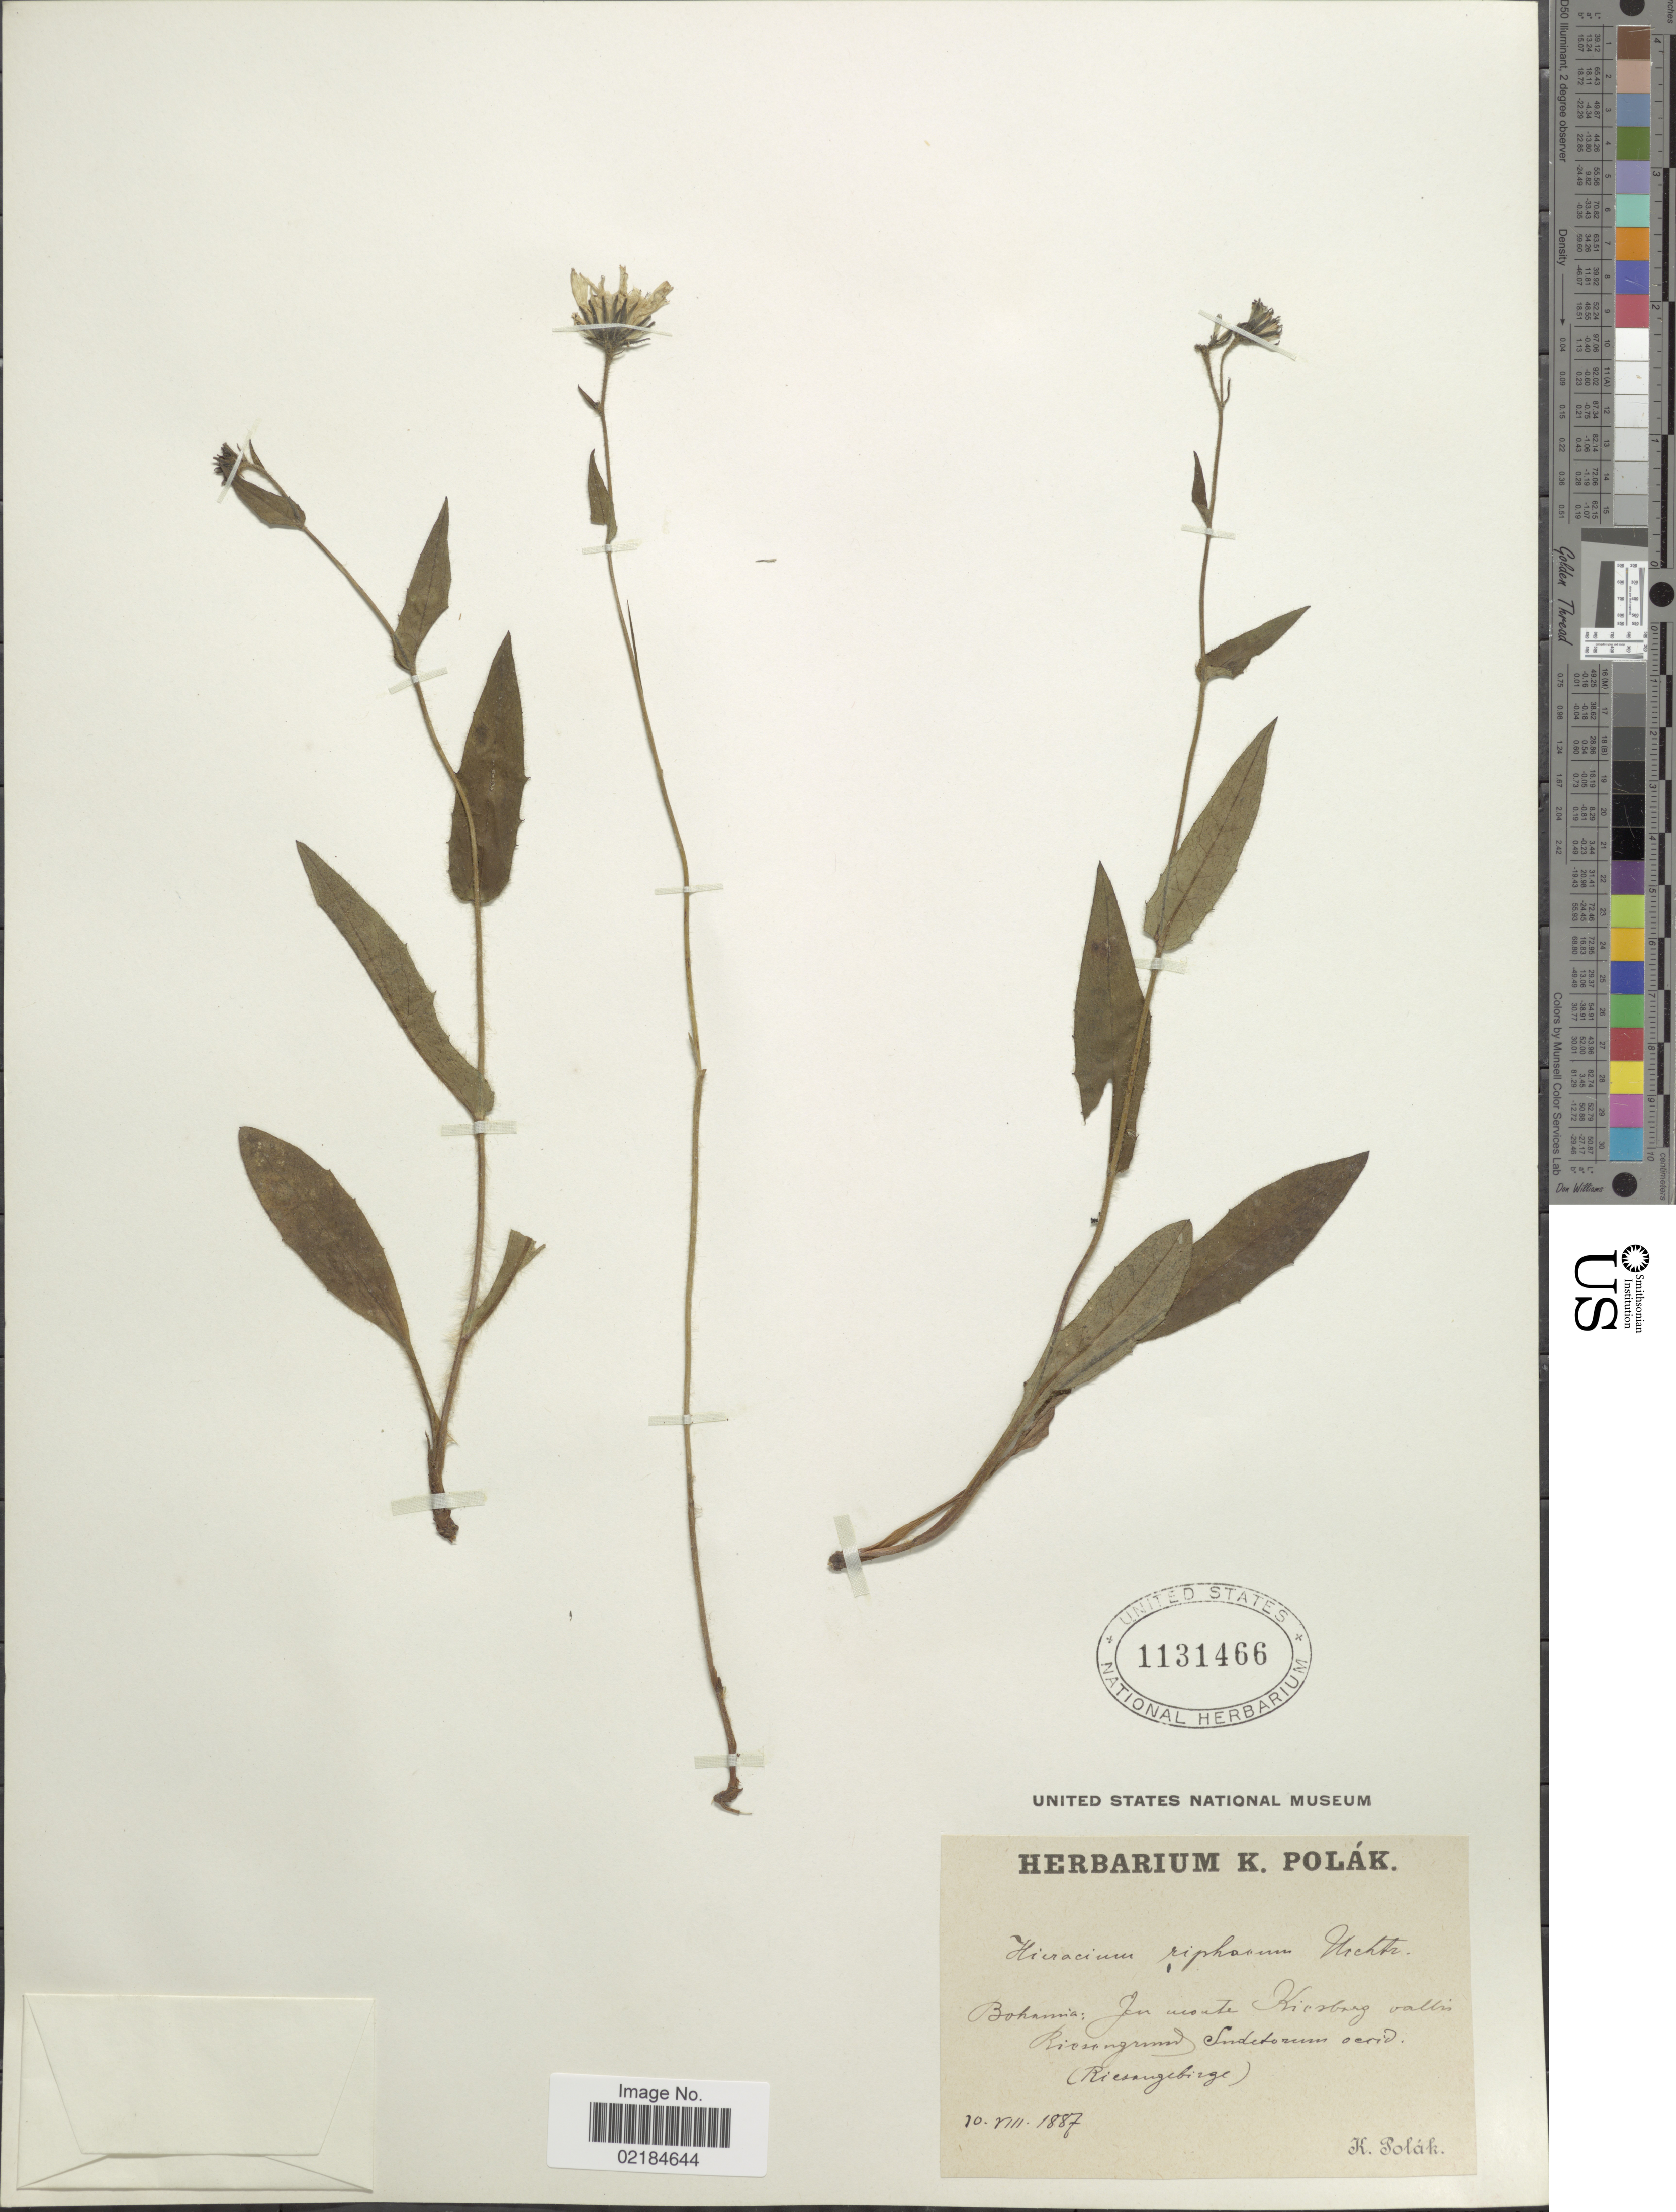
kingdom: Plantae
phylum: Tracheophyta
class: Magnoliopsida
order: Asterales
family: Asteraceae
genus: Hieracium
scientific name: Hieracium repandulare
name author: Druce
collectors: K. Polák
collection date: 1887-08-20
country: Germany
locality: Bohammia: In monte Kiesberg vallin, Riverground Indetorum oerid (Riemgebirge) [interpreted]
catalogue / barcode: US 1131466